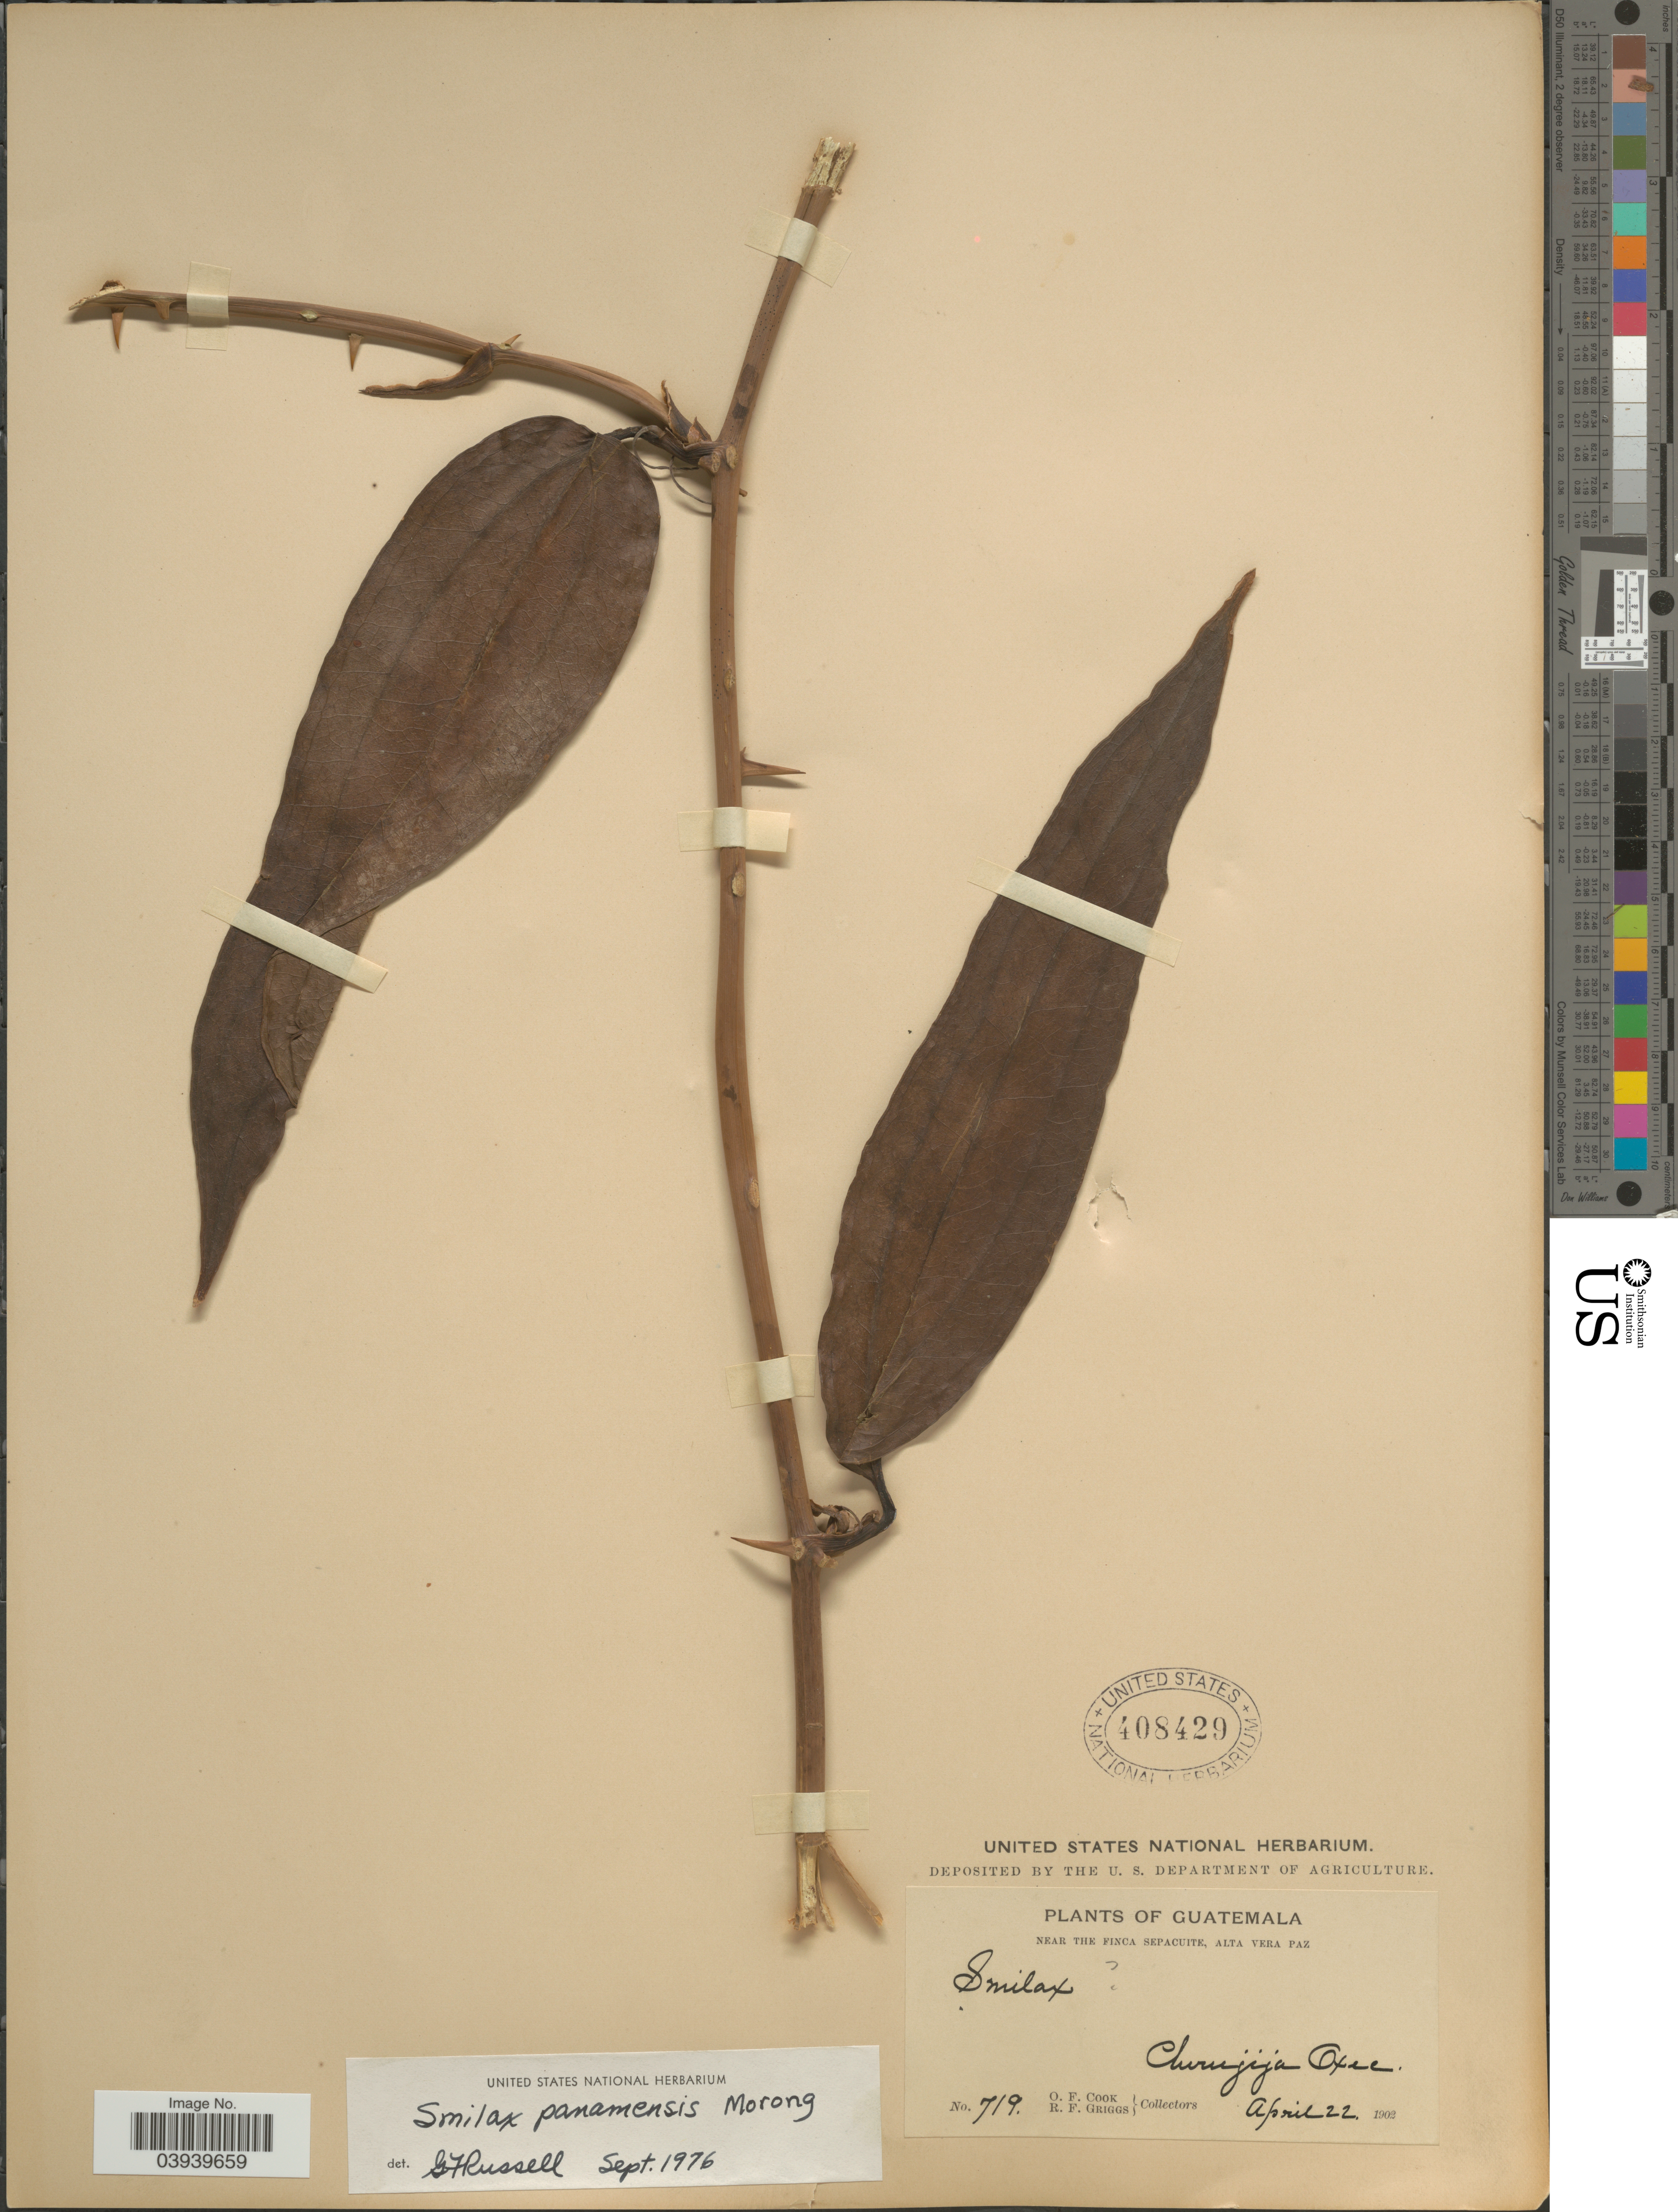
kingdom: Plantae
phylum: Tracheophyta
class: Liliopsida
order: Liliales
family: Smilacaceae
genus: Smilax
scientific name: Smilax panamensis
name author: Morong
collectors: O. F. Cook & R. F. Griggs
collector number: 719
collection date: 1902-04-22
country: Guatemala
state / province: Alta Verapaz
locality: Near the Finca Sepacuite. Chirujija Oxec.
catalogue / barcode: US 408429